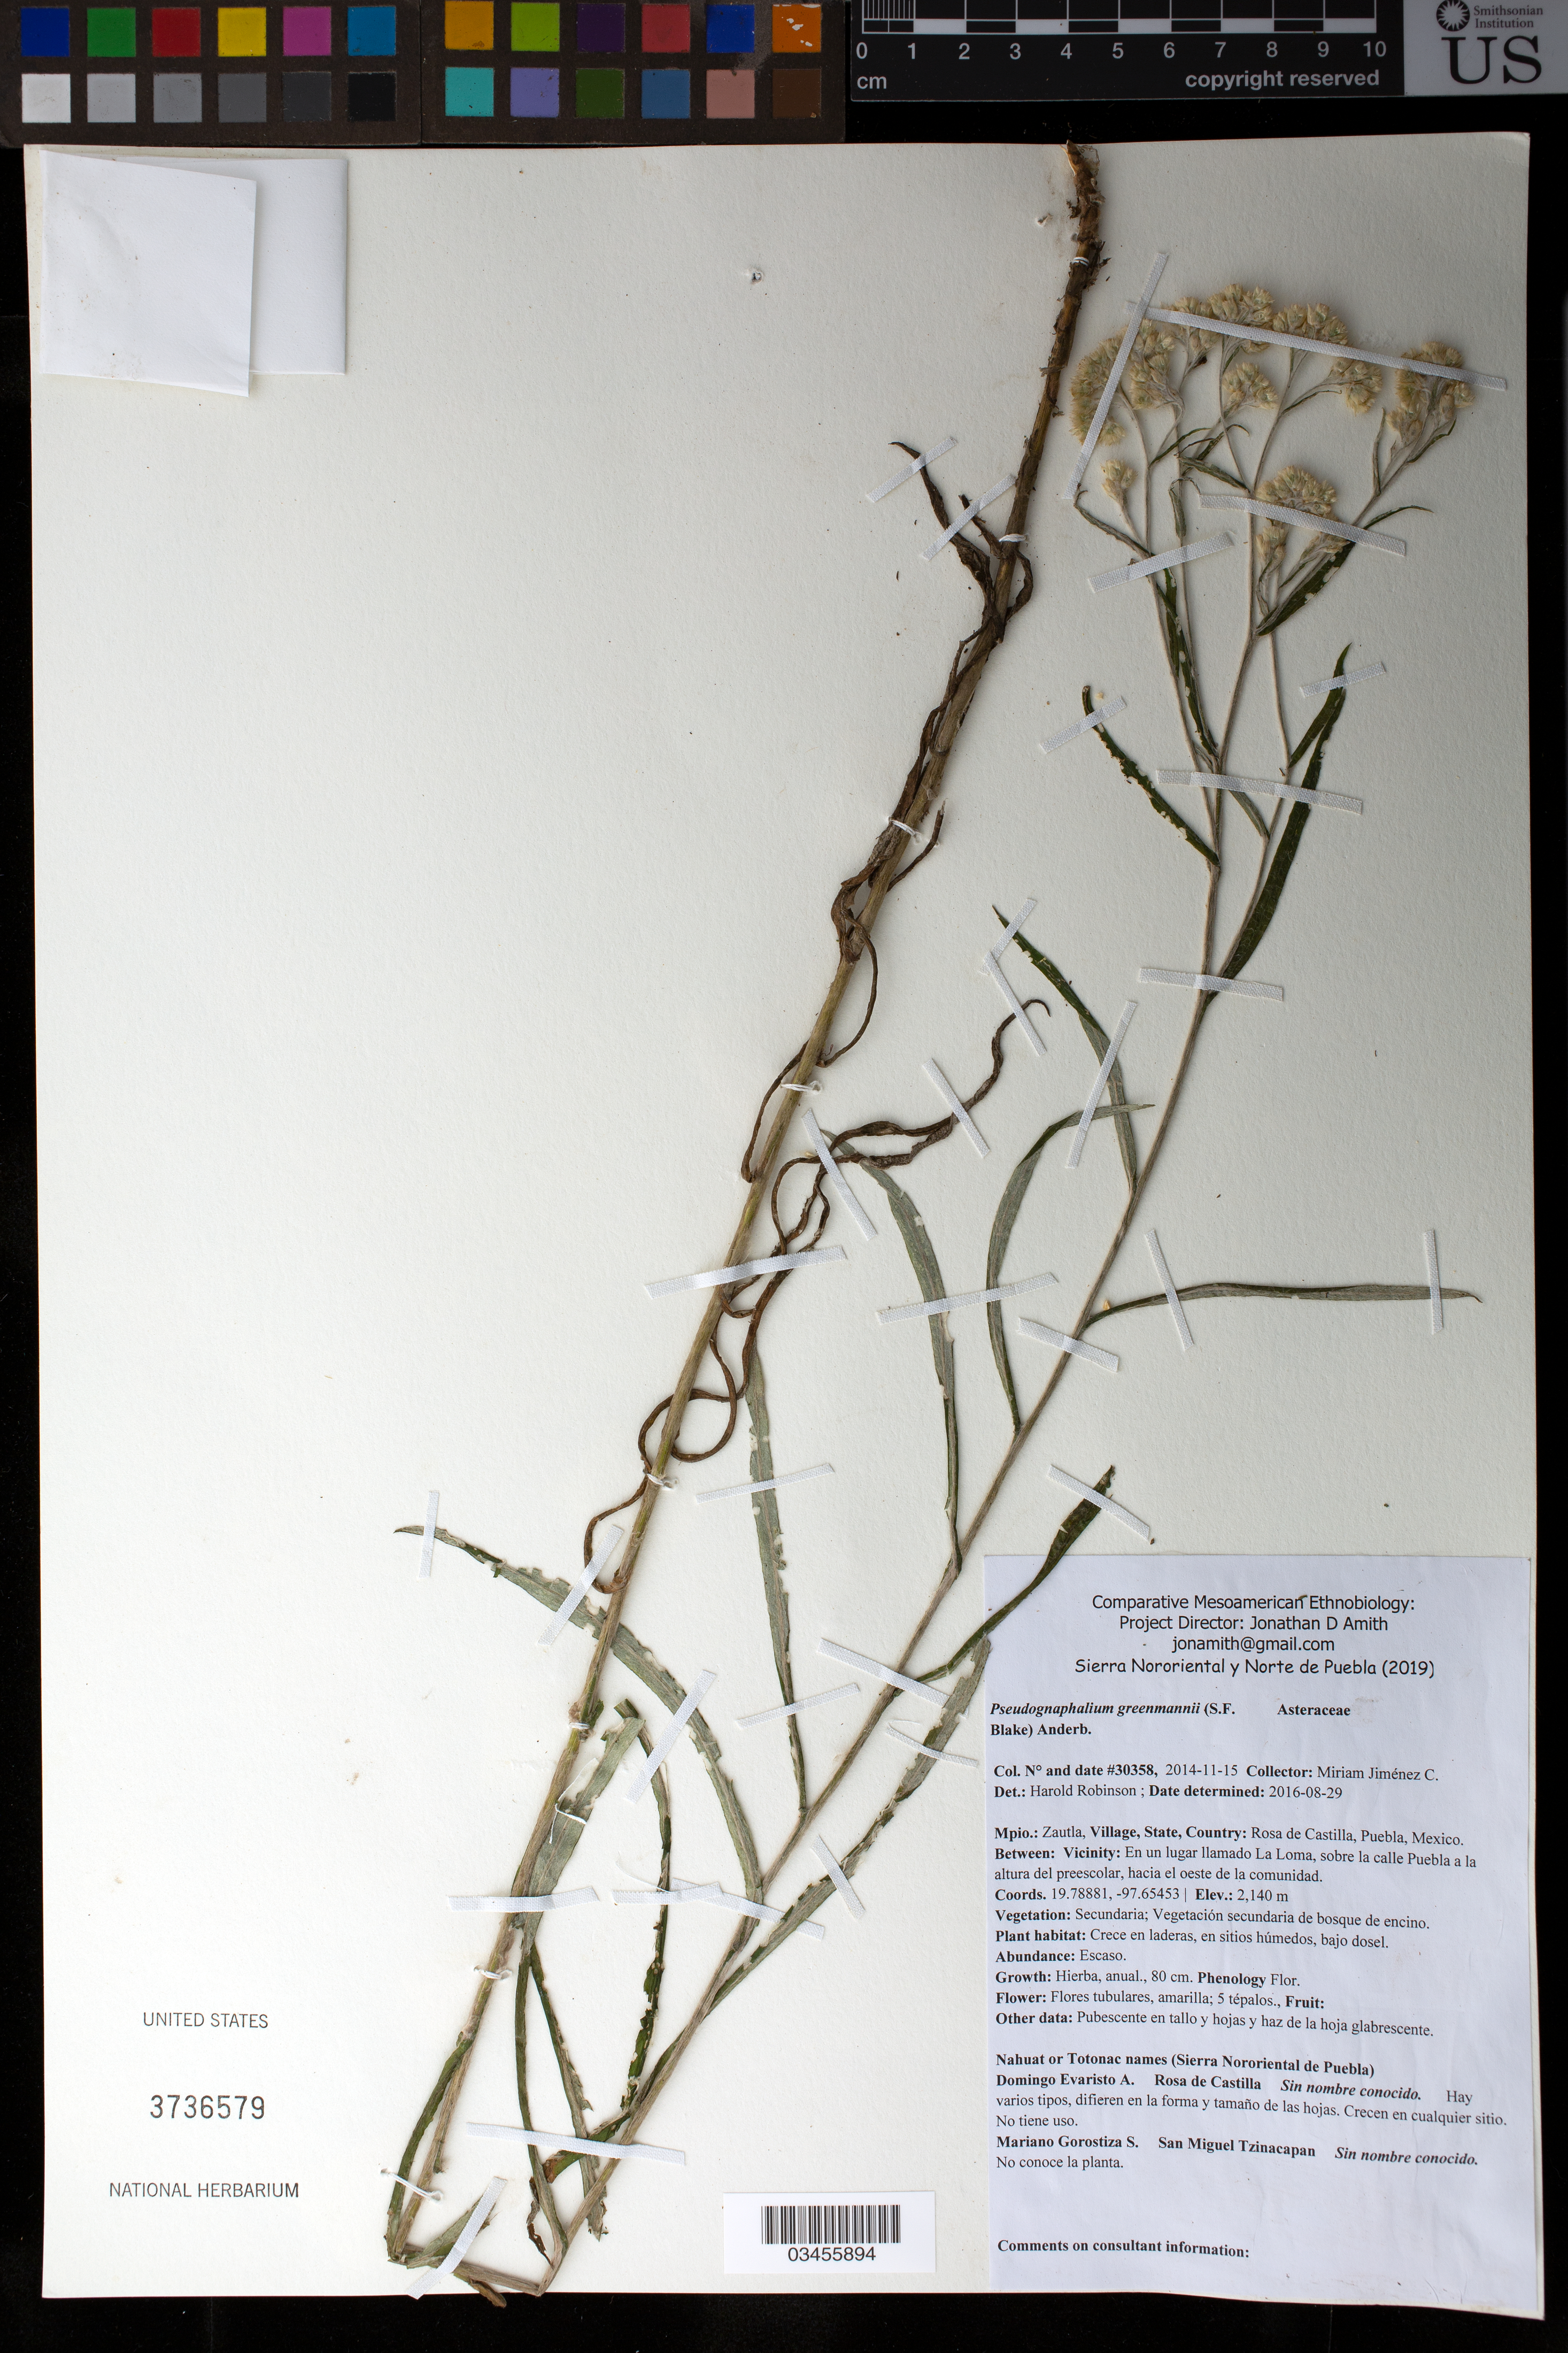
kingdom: Plantae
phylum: Tracheophyta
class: Magnoliopsida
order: Asterales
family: Asteraceae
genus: Pseudognaphalium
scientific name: Pseudognaphalium zautlense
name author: G.L. Nesom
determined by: Nesom, Guy L.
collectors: M. Jiménez Chimil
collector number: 30358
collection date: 2014-11-15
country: México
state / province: Puebla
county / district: Zautla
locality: PUEBLO: Rosa de Castilla; LOCALIDAD EXACTA: En La Loma, sobre la calle Puebla a la altura del preescolar, hacia el oeste de la comunidad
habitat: Vegetación secundaria de bosque de encino; en laderas, en sitios húmedos, bajo dosel.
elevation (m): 2140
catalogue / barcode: US 3736579